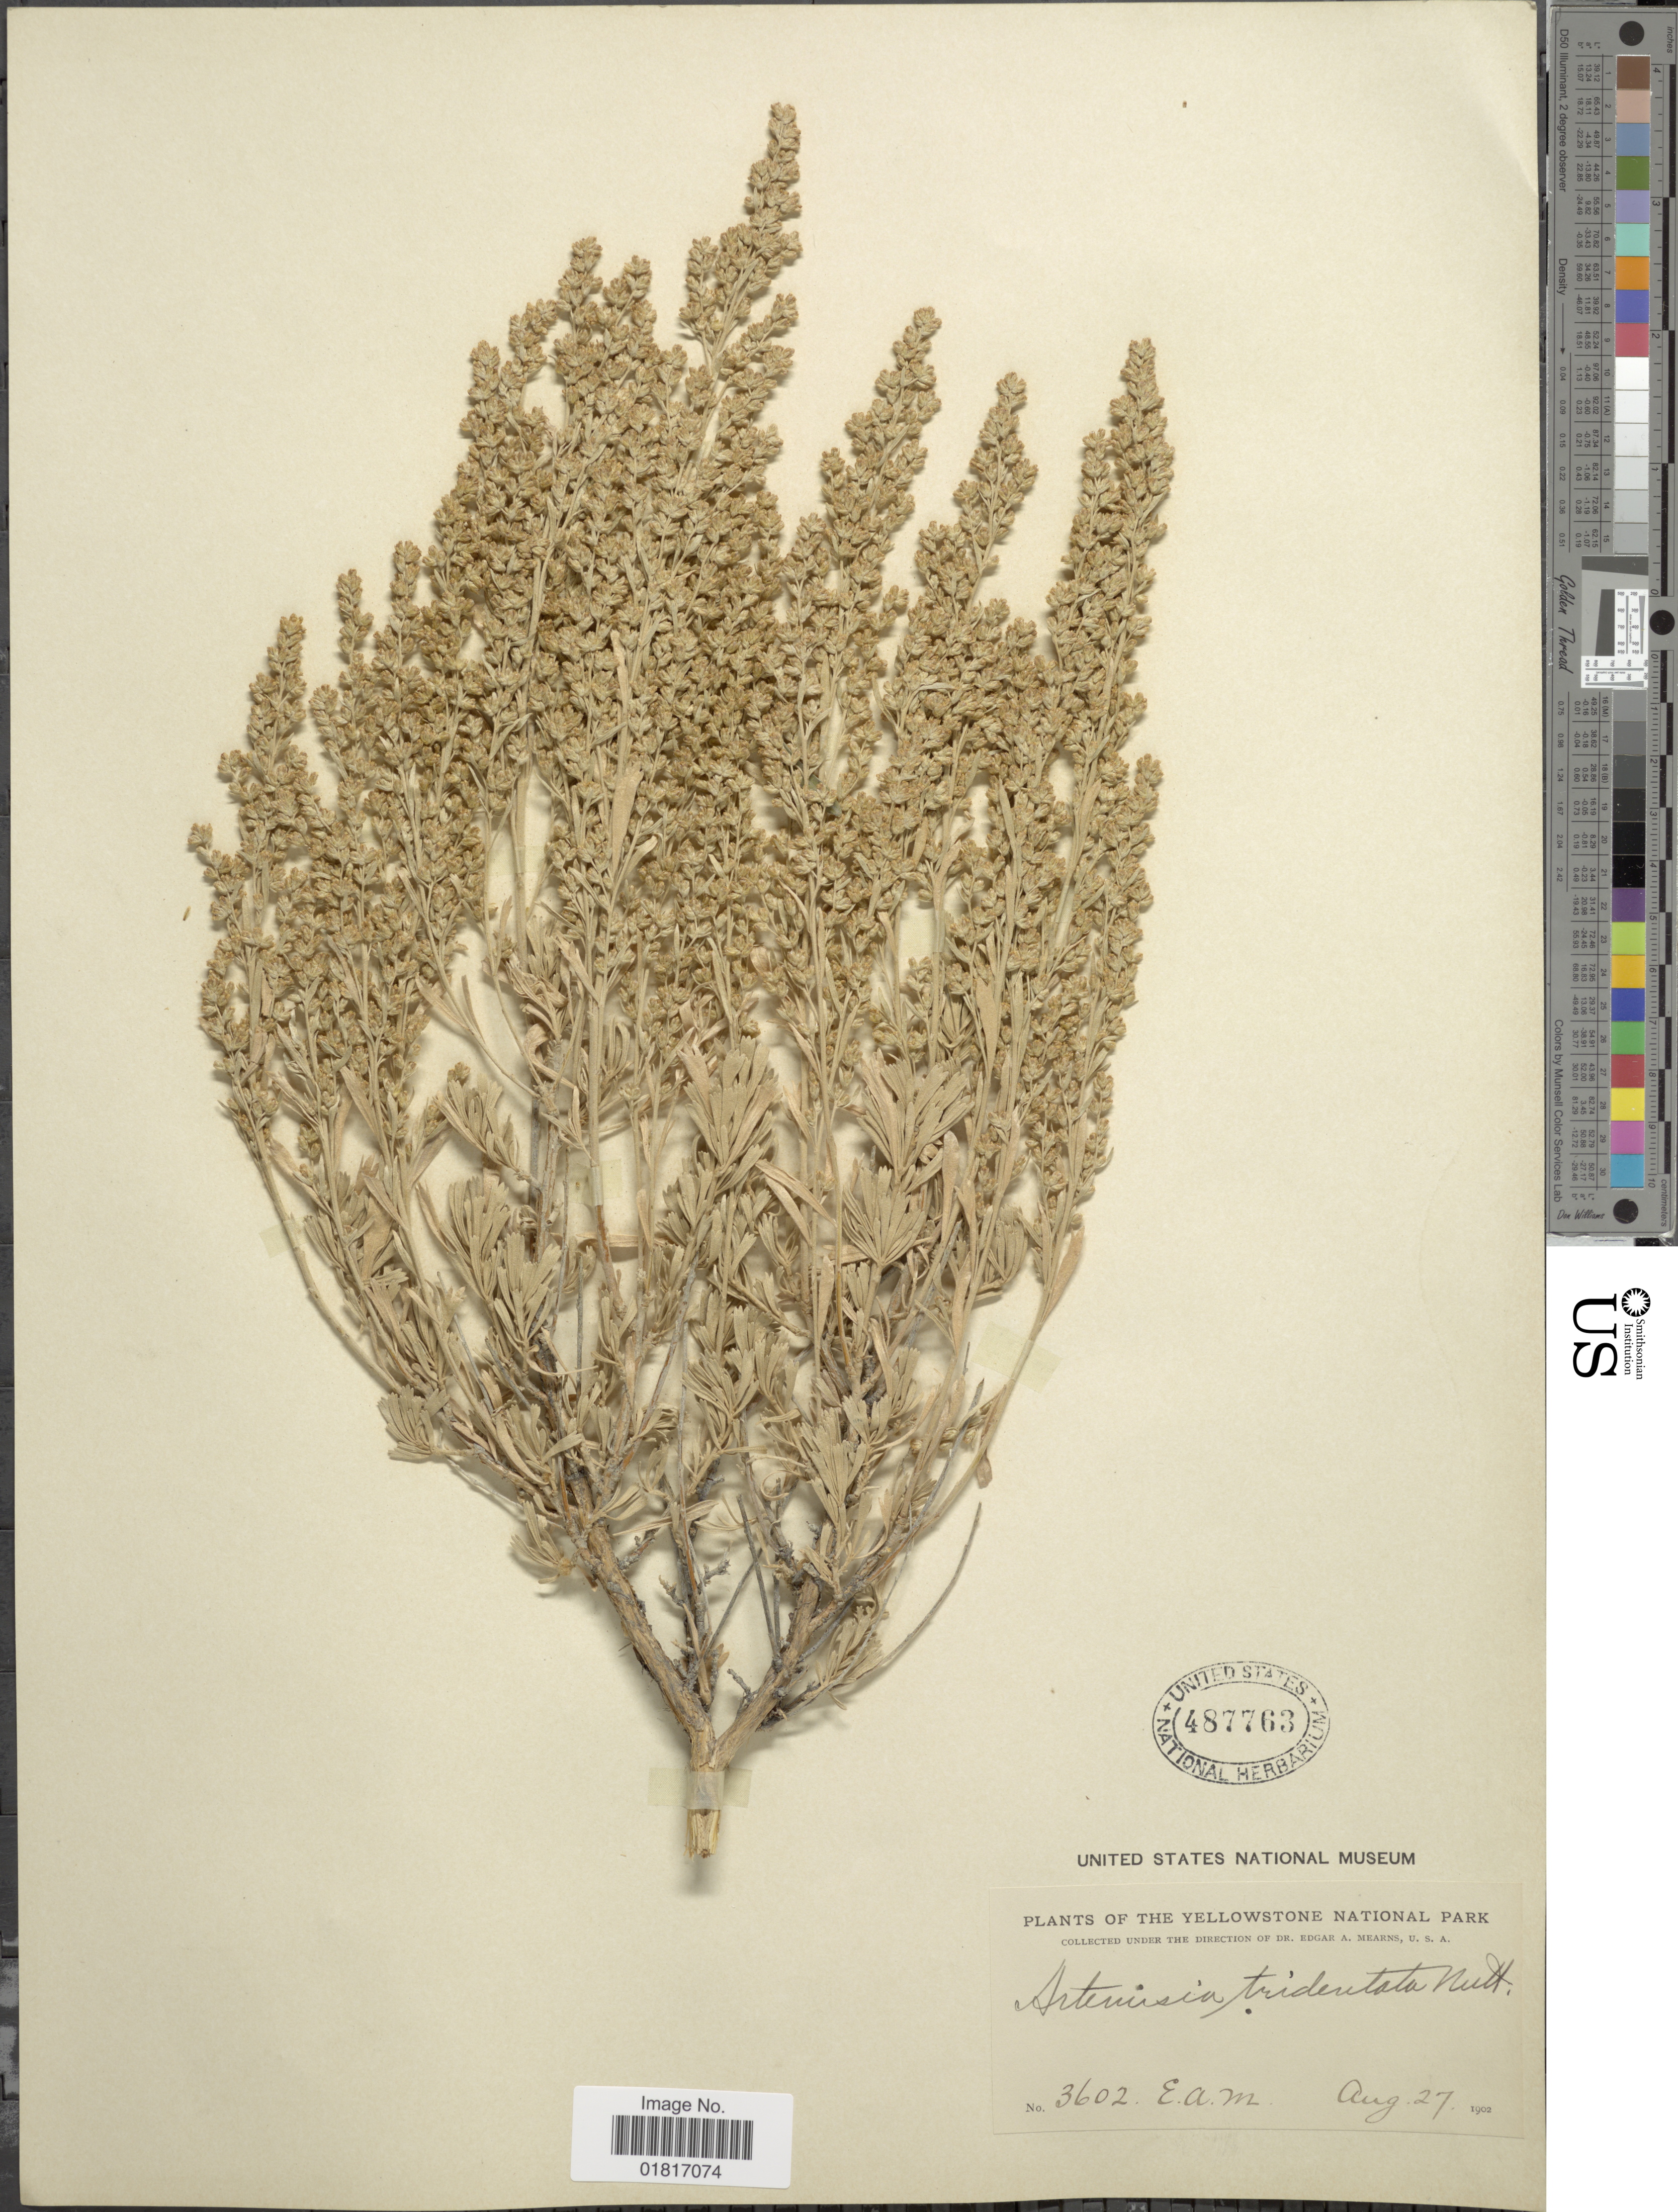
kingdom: Plantae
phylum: Tracheophyta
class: Magnoliopsida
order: Asterales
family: Asteraceae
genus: Artemisia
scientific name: Artemisia tridentata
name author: Nutt.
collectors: E. A. Mearns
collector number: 3602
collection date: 1902-08-27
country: United States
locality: The Yellowstone National Park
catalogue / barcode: US 487763